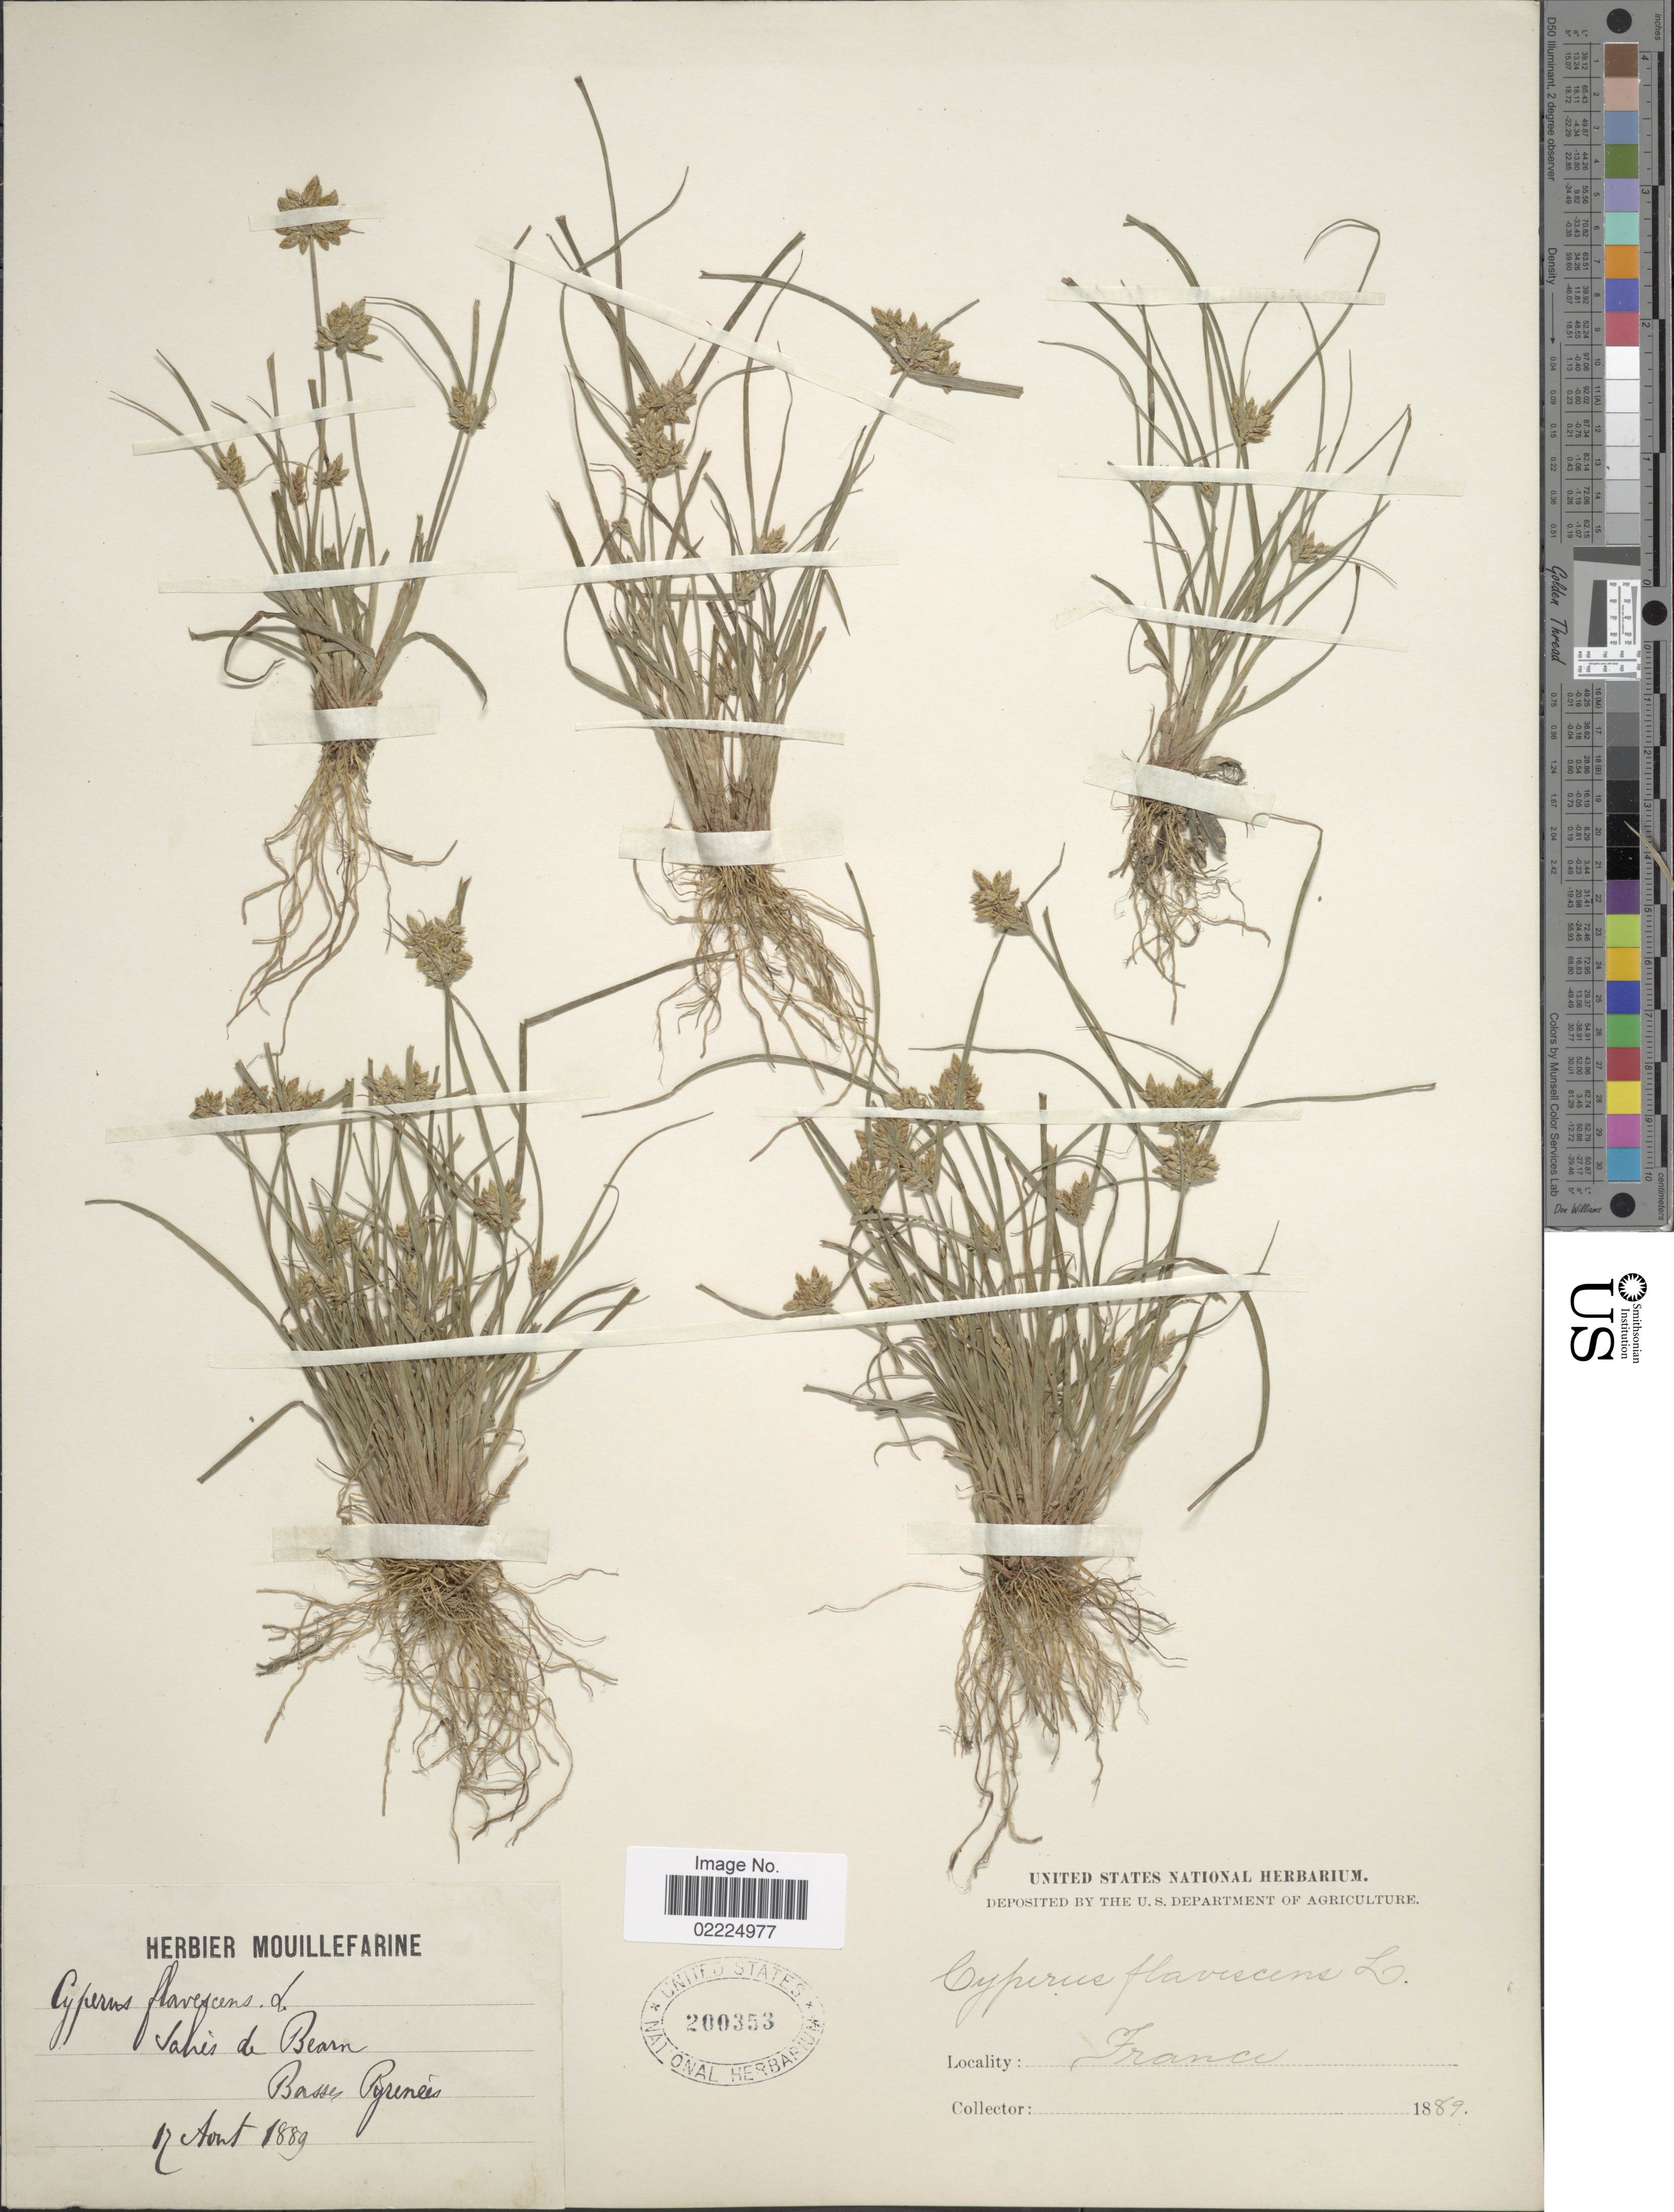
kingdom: Plantae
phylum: Tracheophyta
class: Liliopsida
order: Poales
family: Cyperaceae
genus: Cyperus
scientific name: Cyperus flavescens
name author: L.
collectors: ex herb. Mouillefarine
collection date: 1889-08-17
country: France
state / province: Nouvelle-Aquitaine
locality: Salies de Béarn, Basses Pyrénées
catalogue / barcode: US 200353